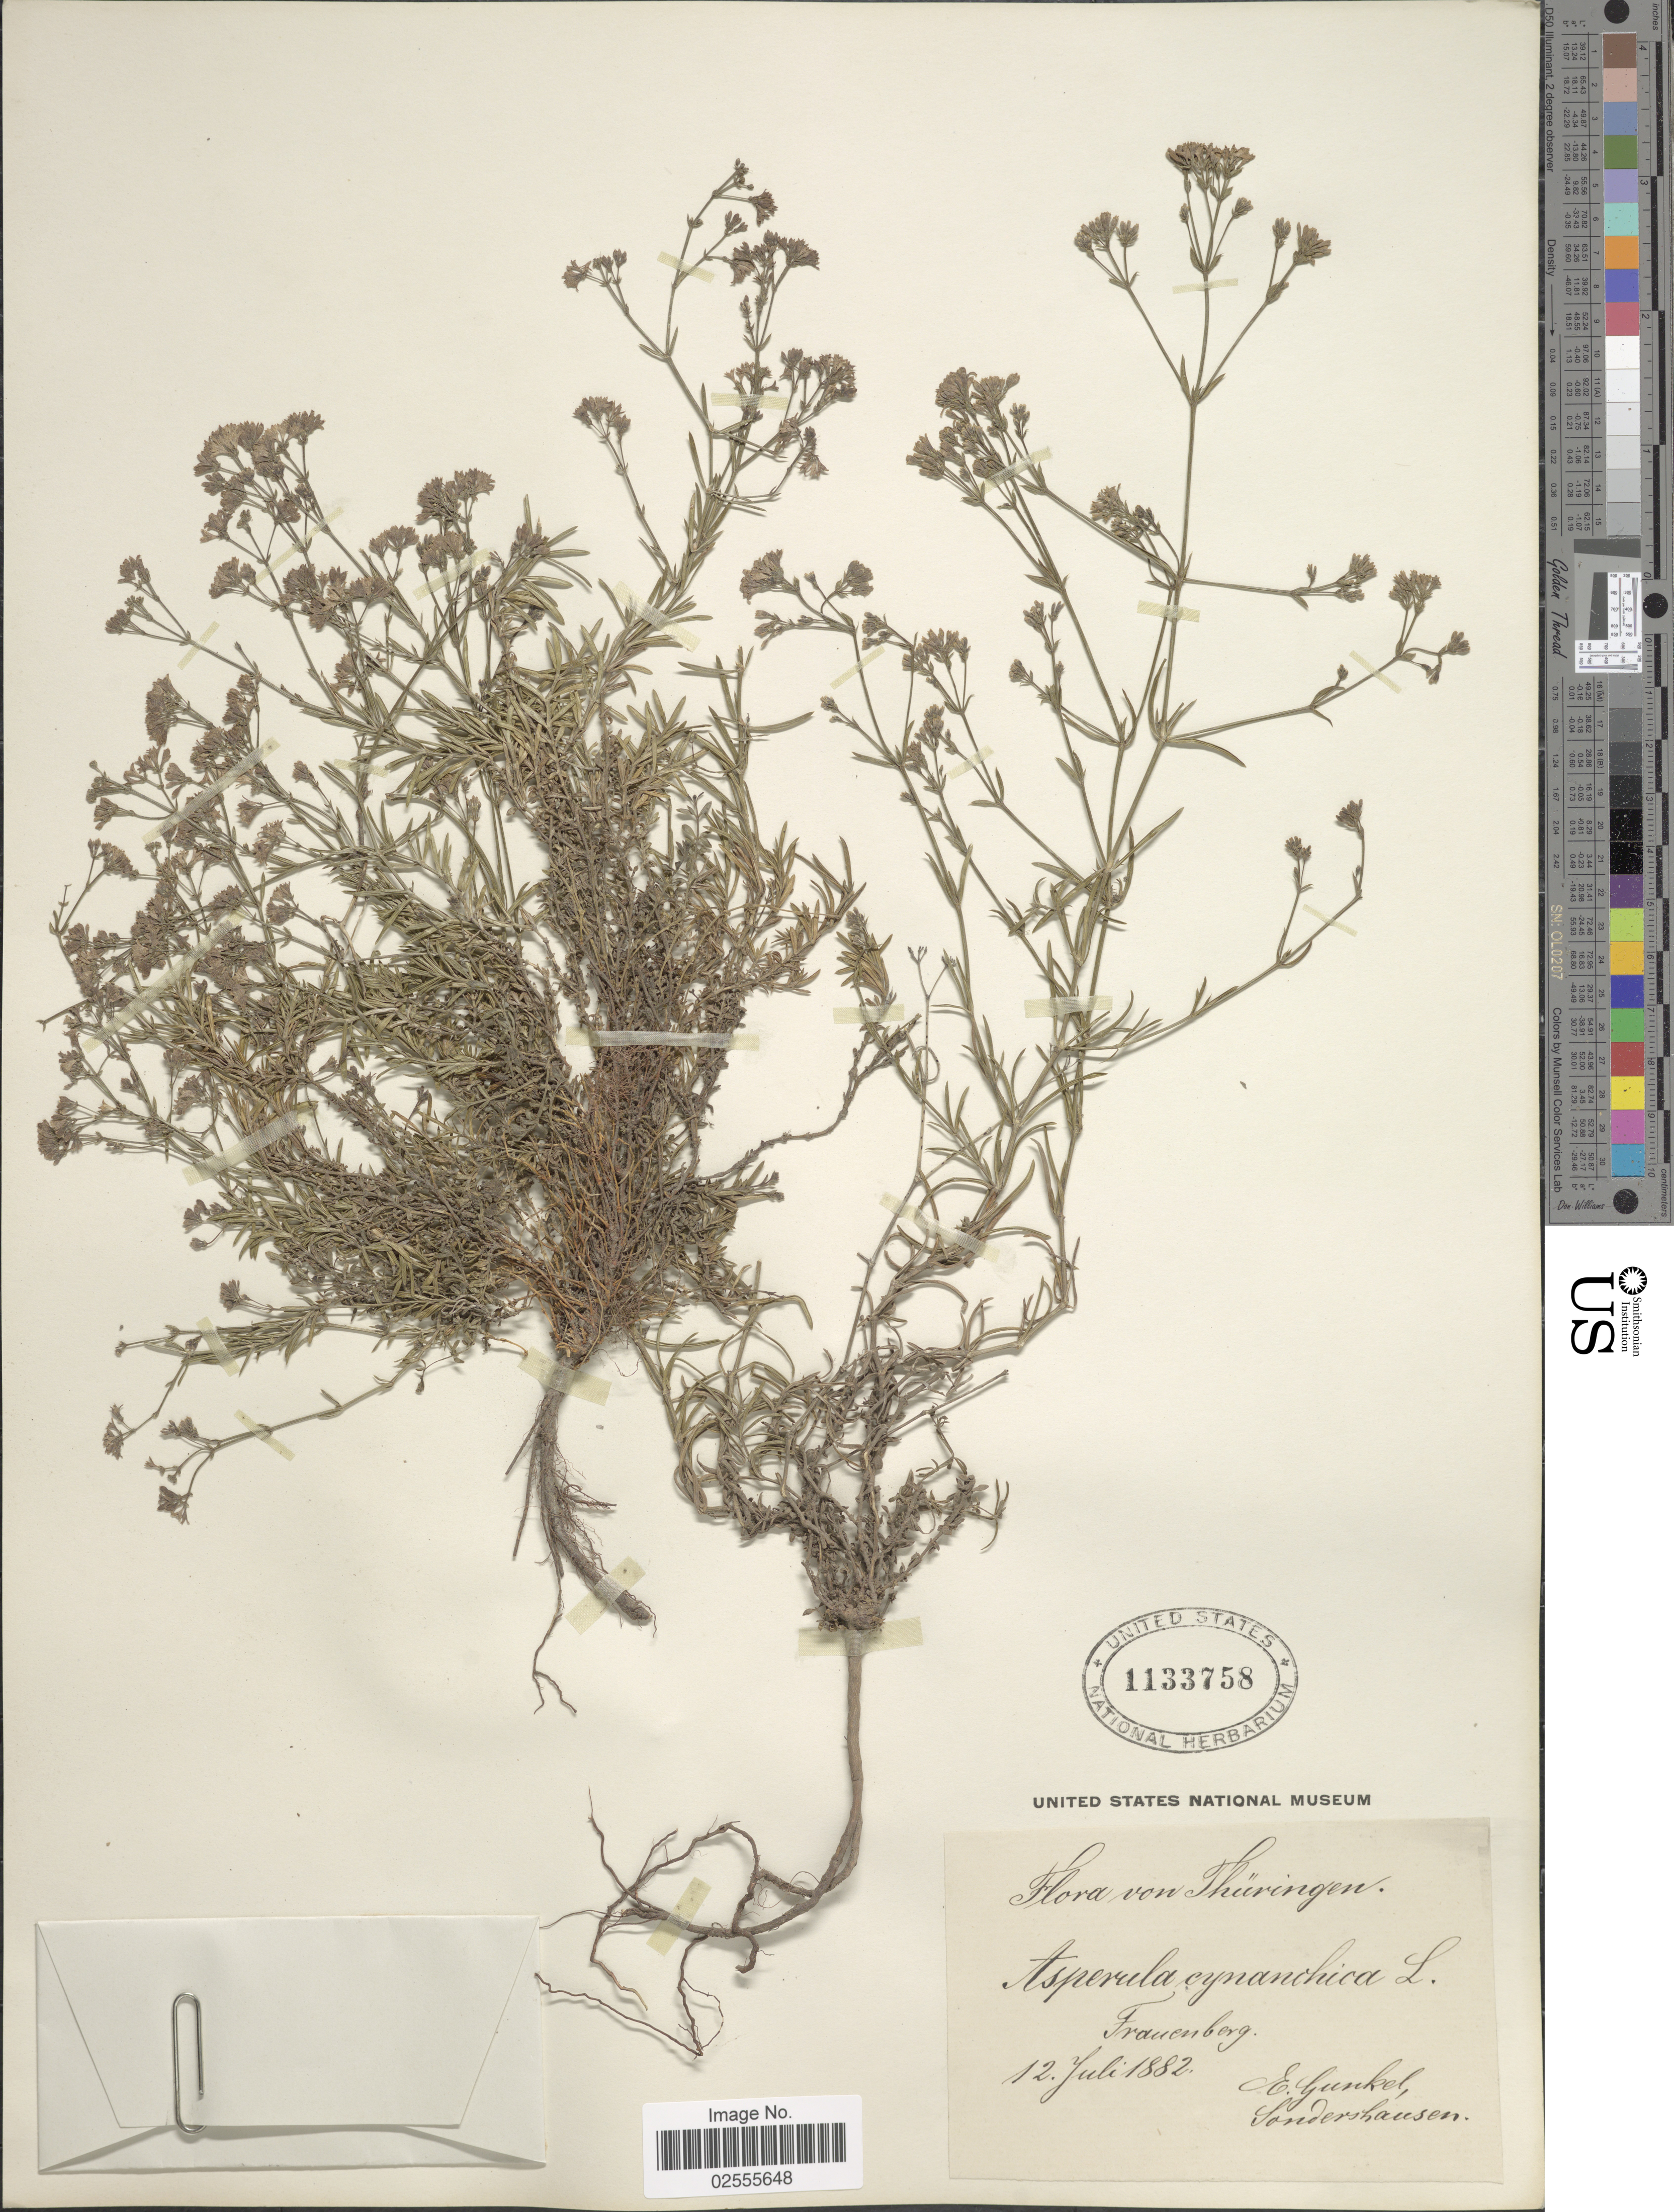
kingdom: Plantae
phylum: Tracheophyta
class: Magnoliopsida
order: Gentianales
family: Rubiaceae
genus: Asperula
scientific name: Asperula cynanchica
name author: L.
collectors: E. Gunkel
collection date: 1882-07-12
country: Germany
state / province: Thuringia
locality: Frauenborg. Sondershausen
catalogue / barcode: US 1133758